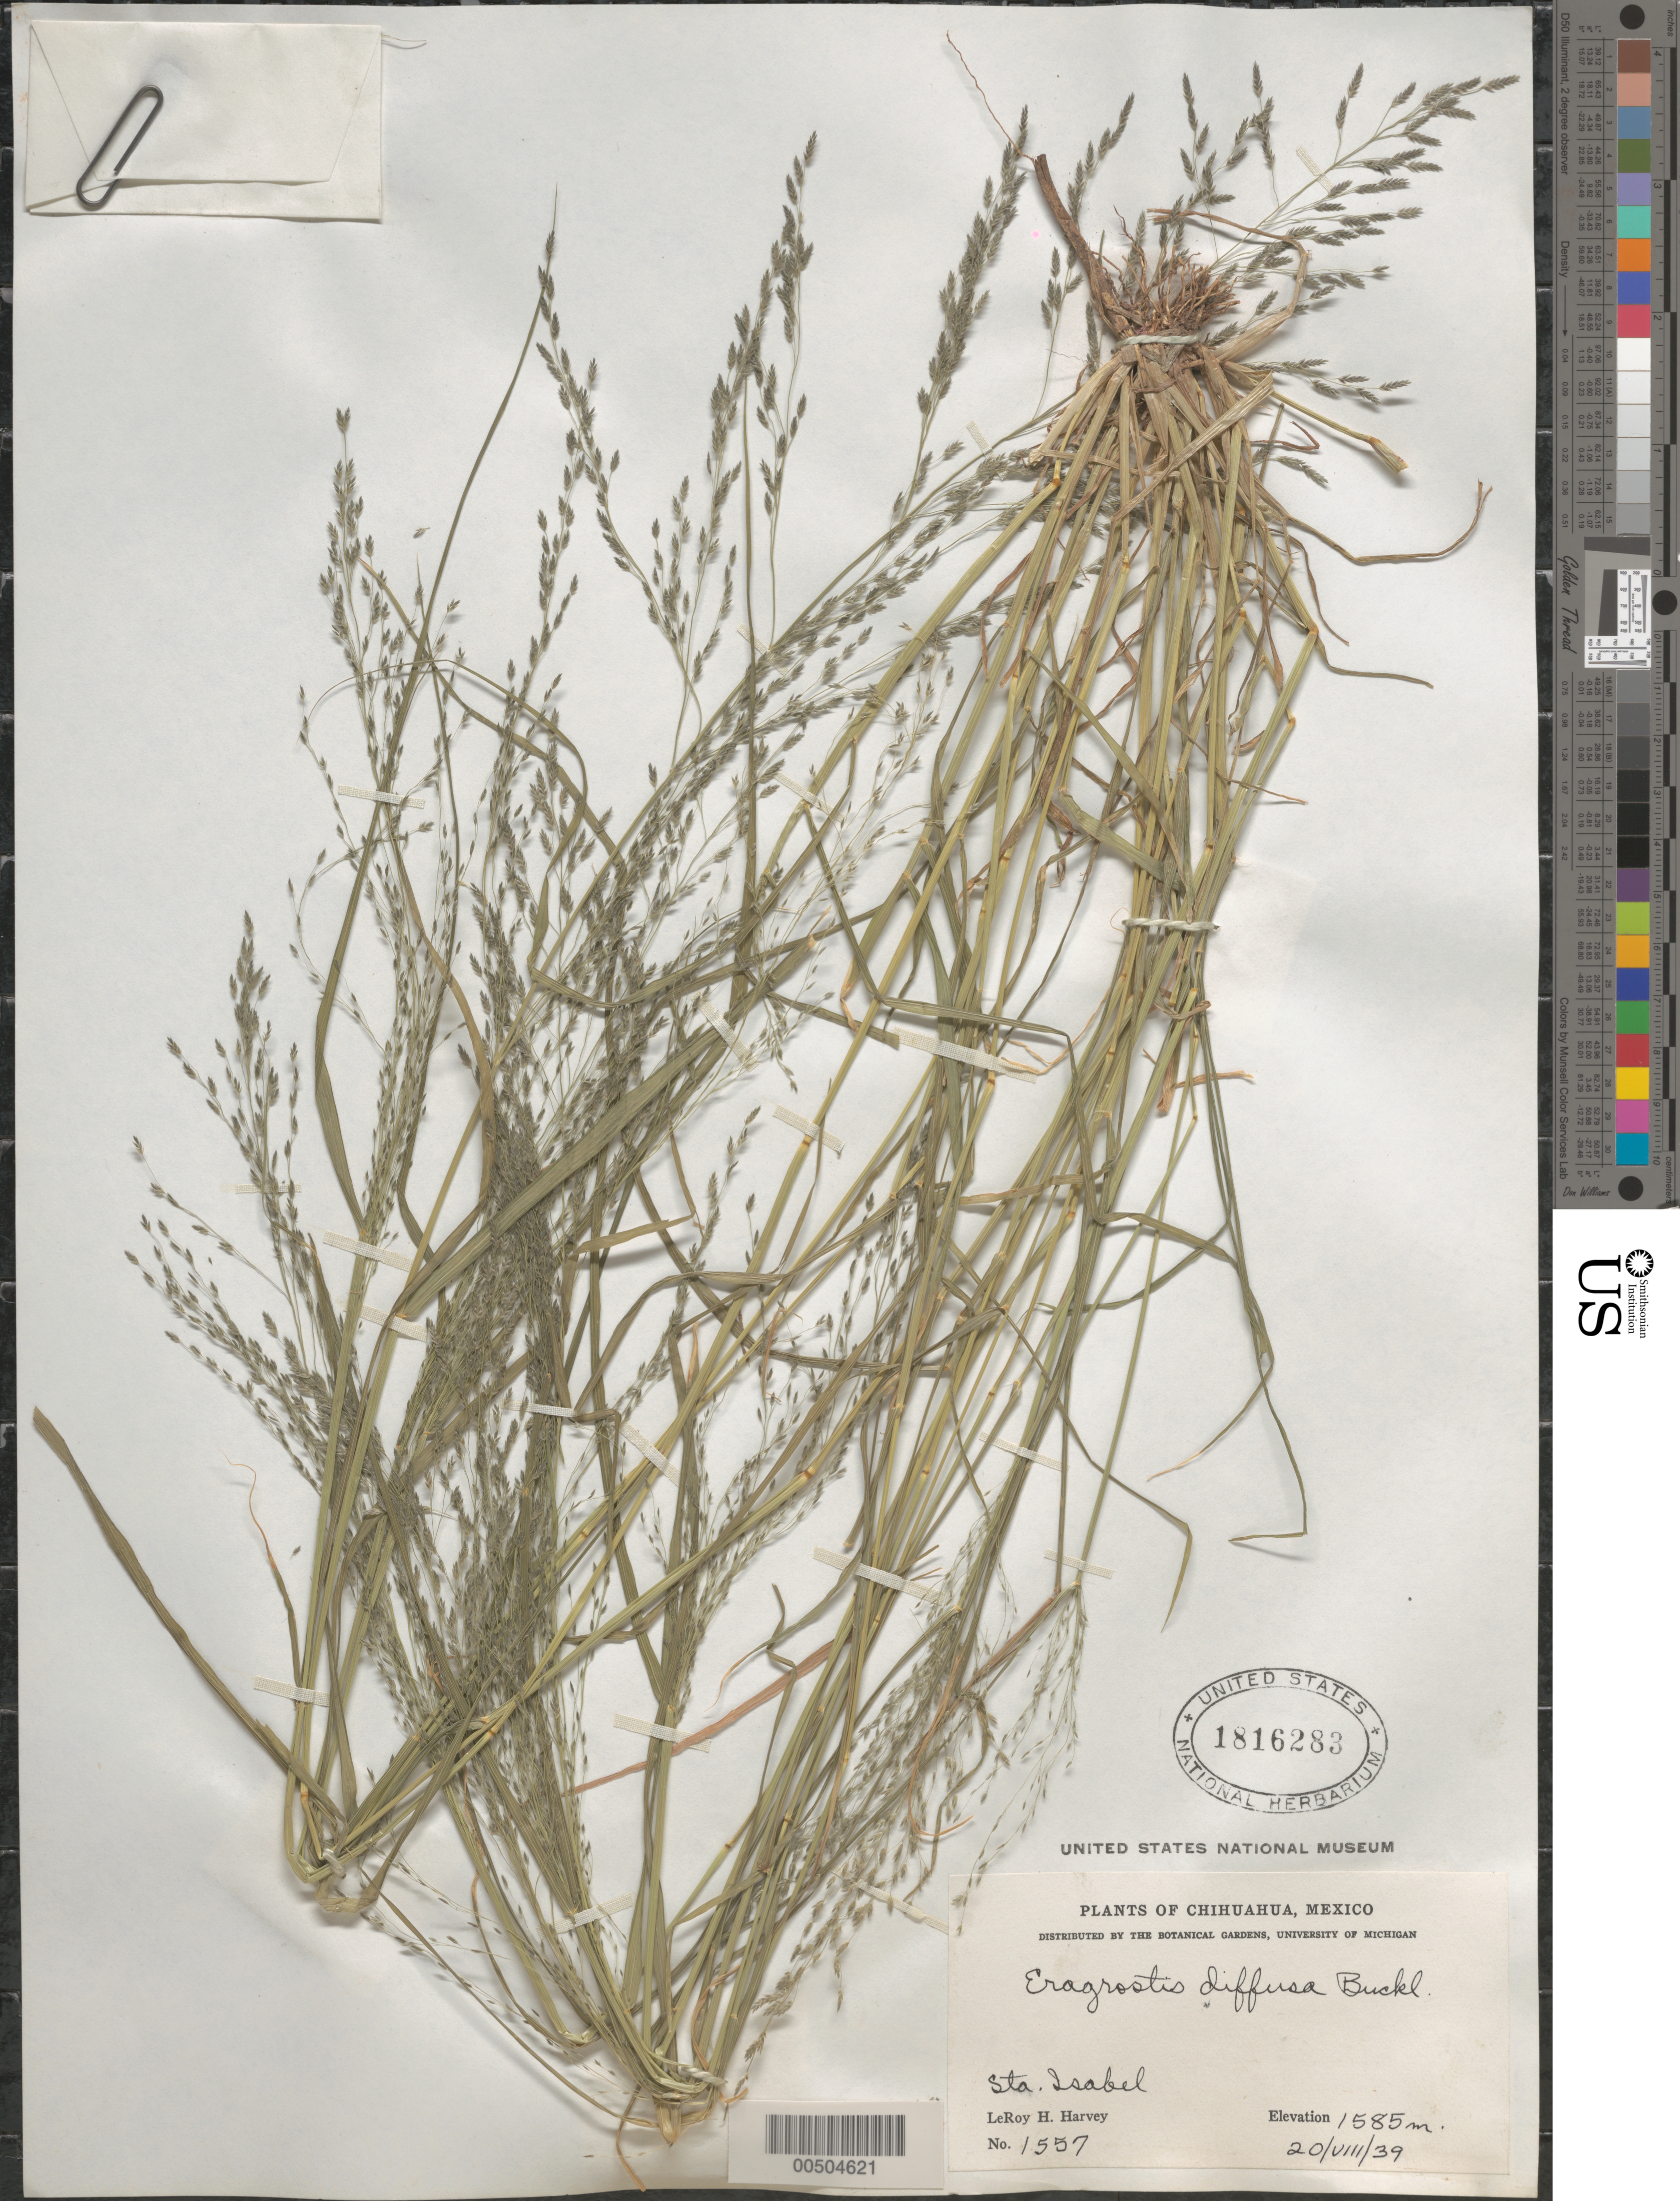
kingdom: Plantae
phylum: Tracheophyta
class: Liliopsida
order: Poales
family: Poaceae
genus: Eragrostis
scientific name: Eragrostis pectinacea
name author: (Michx.) Nees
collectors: L. H. Harvey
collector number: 1557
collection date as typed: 20 Aug 1939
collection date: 1939-08-20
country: Mexico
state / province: Chihuahua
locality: Sta. Isabel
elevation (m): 1585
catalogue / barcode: US 1816283